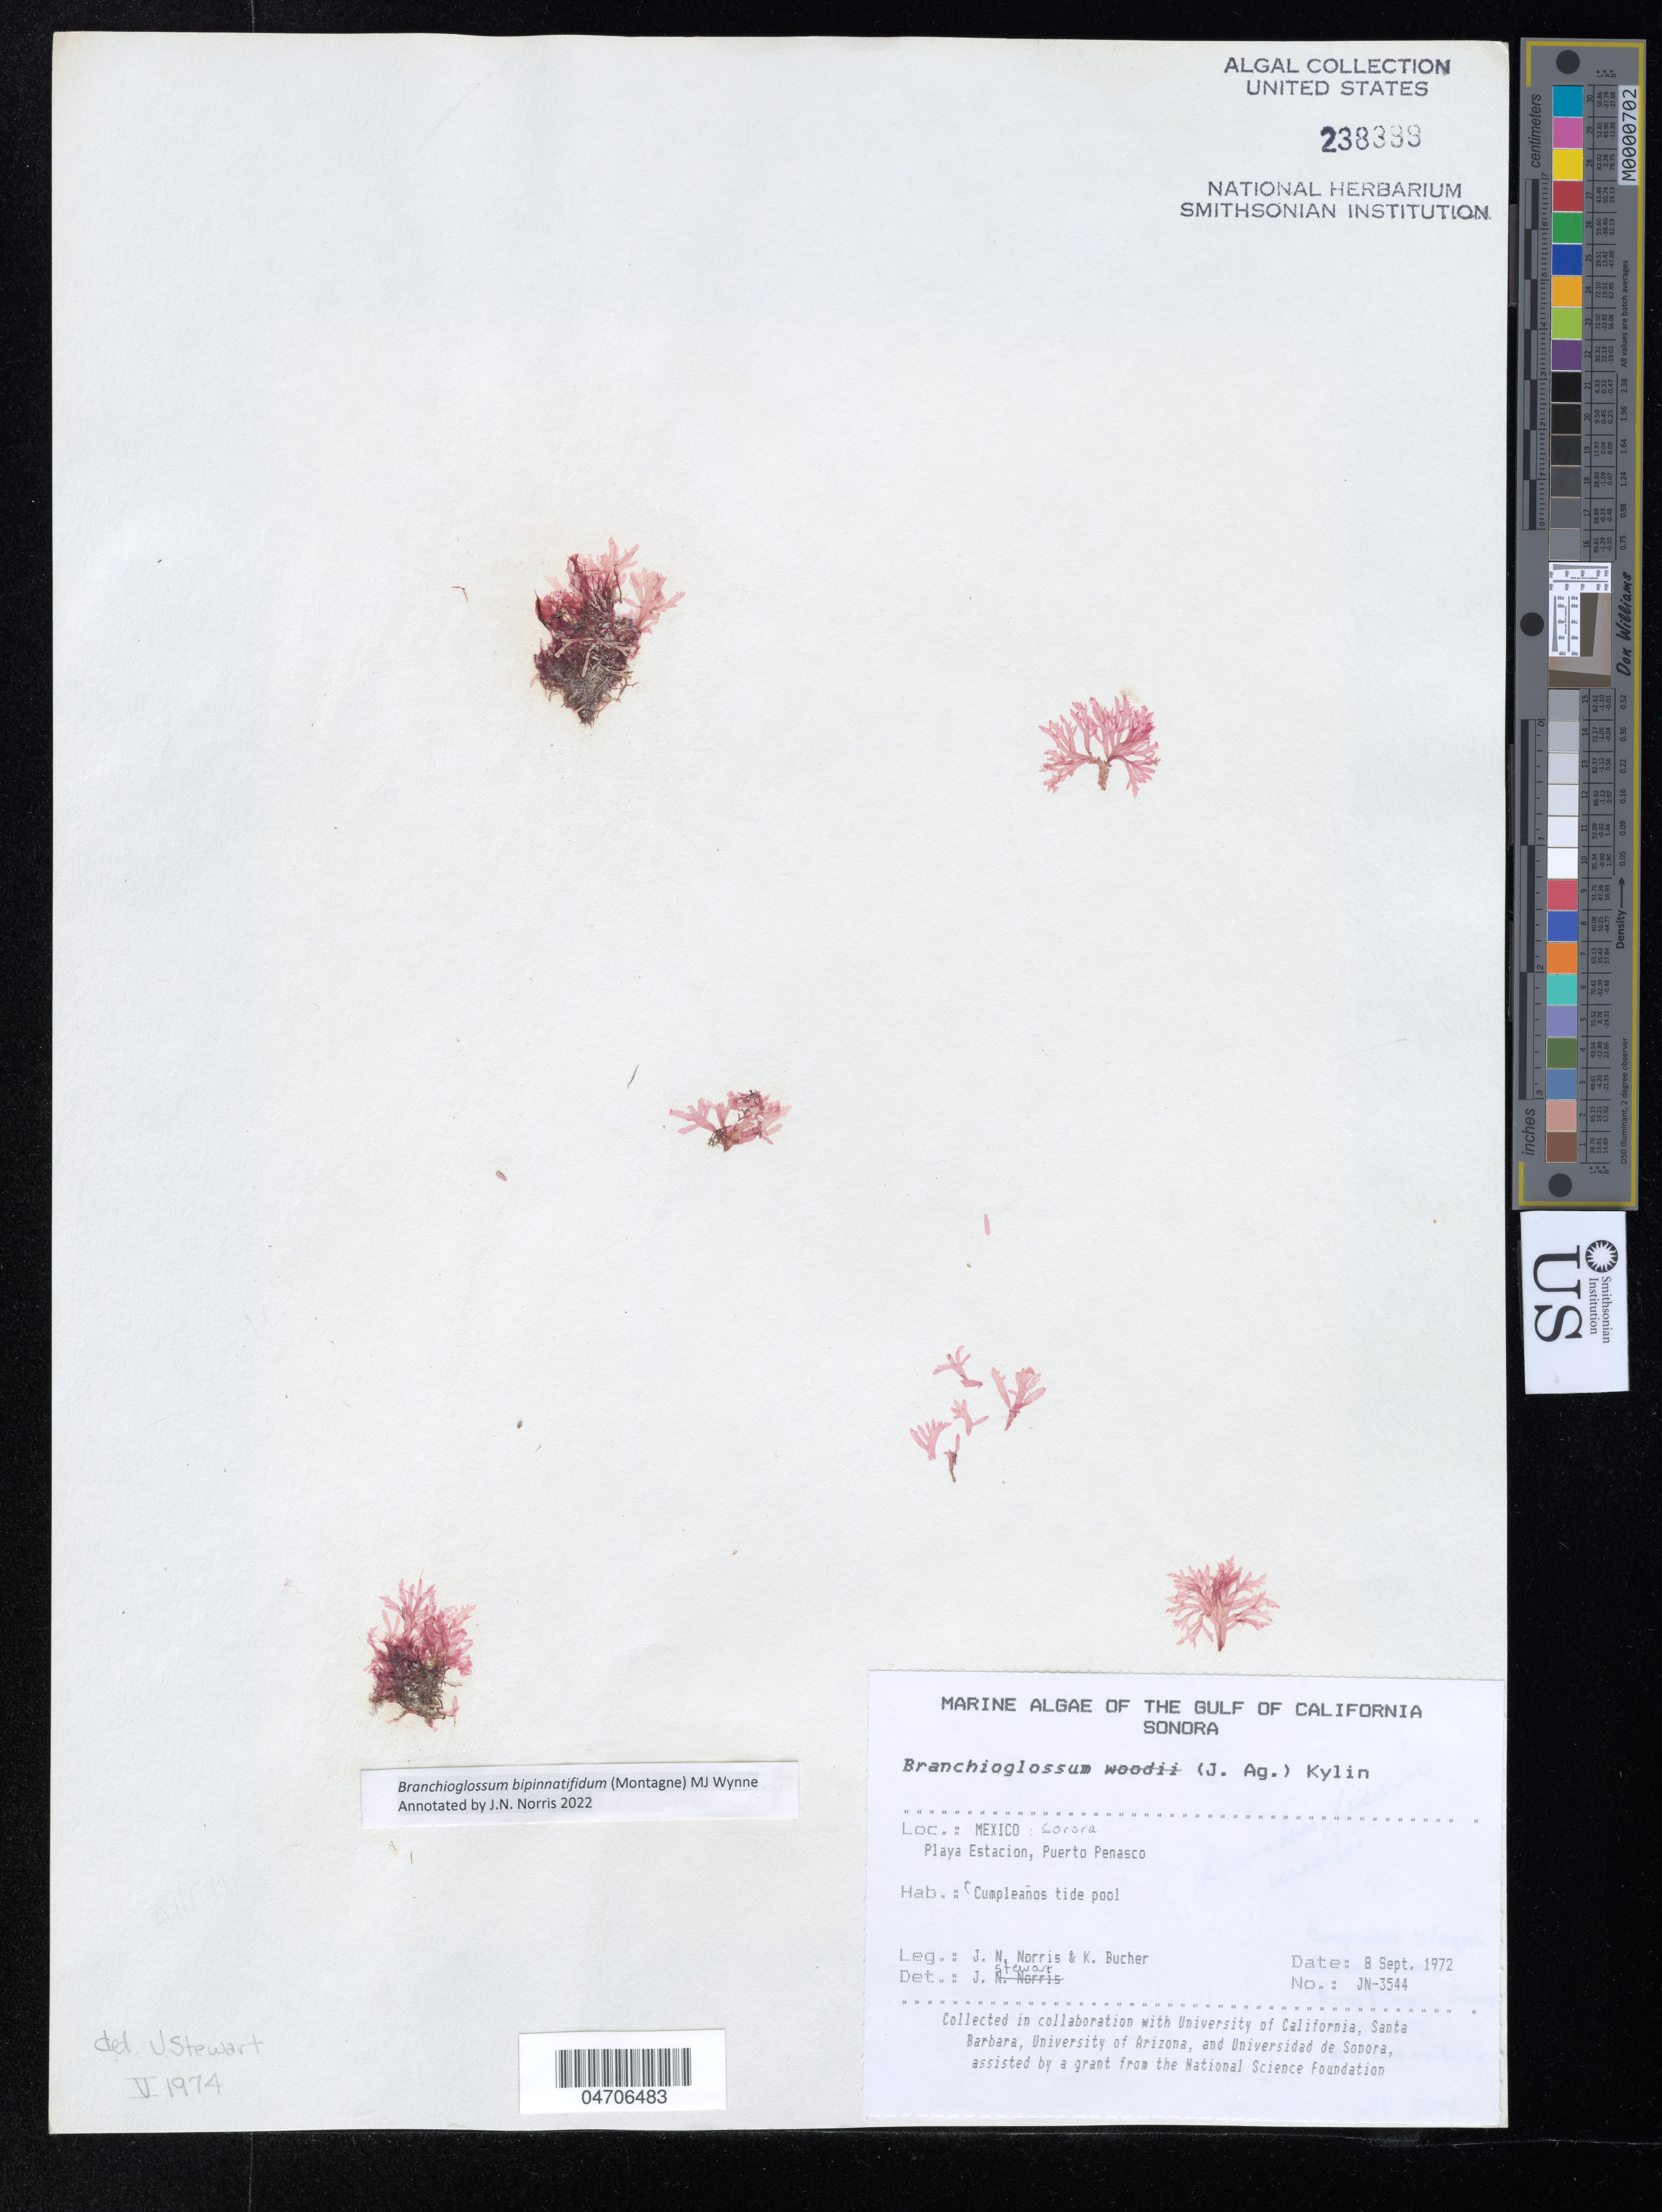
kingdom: Plantae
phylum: Rhodophyta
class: Florideophyceae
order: Ceramiales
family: Delesseriaceae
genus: Branchioglossum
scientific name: Branchioglossum bipinnatifidum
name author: (Mont.) M.J. Wynne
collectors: J. Norris & K. E. Bucher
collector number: JN-3544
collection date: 1972-09-08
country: Mexico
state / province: Sonora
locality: The Gulf of California. Playa Estacion, Puerto Penaso. Cumpleaños tide pool.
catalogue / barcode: US 238399